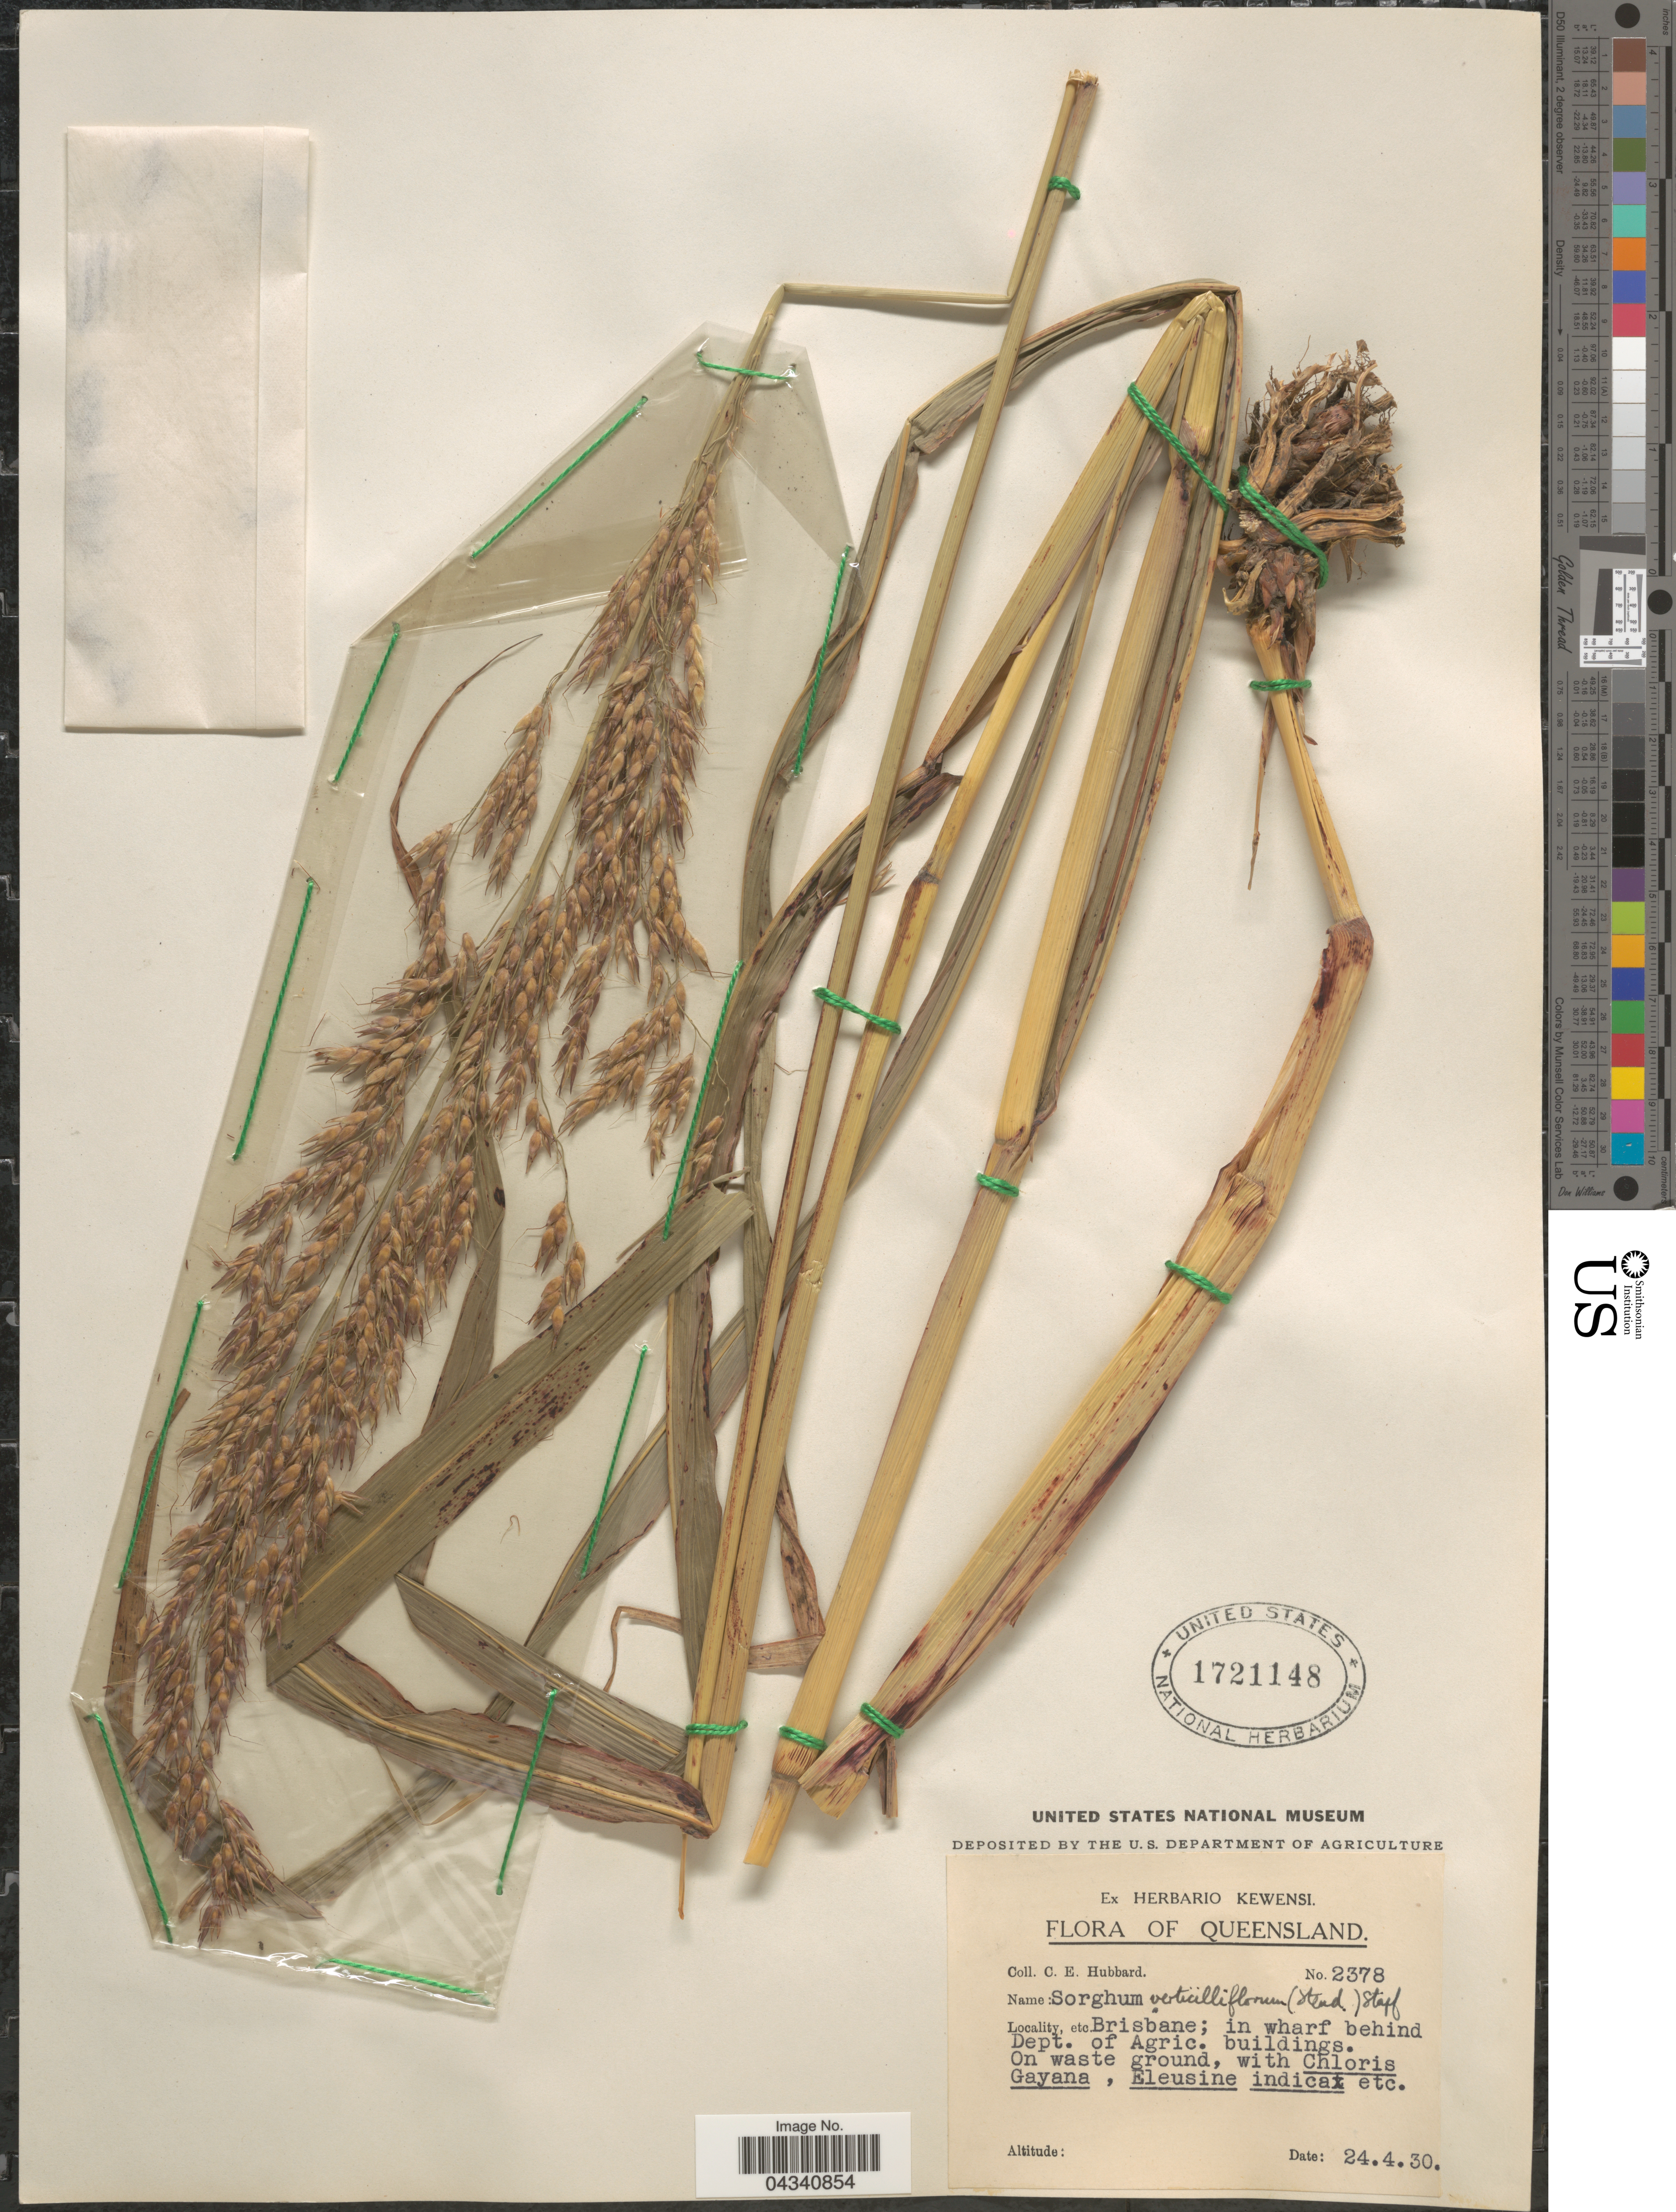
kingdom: Plantae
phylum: Tracheophyta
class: Liliopsida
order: Poales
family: Poaceae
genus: Sorghum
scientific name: Sorghum arundinaceum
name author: (Desv.) Stapf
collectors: C. E. Hubbard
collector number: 2378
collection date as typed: Transcribed d/m/y: 24/4/30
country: Australia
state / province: Queensland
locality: Brisbane; in wharf behind Dept. of Agric. buildings.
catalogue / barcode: US 1721148